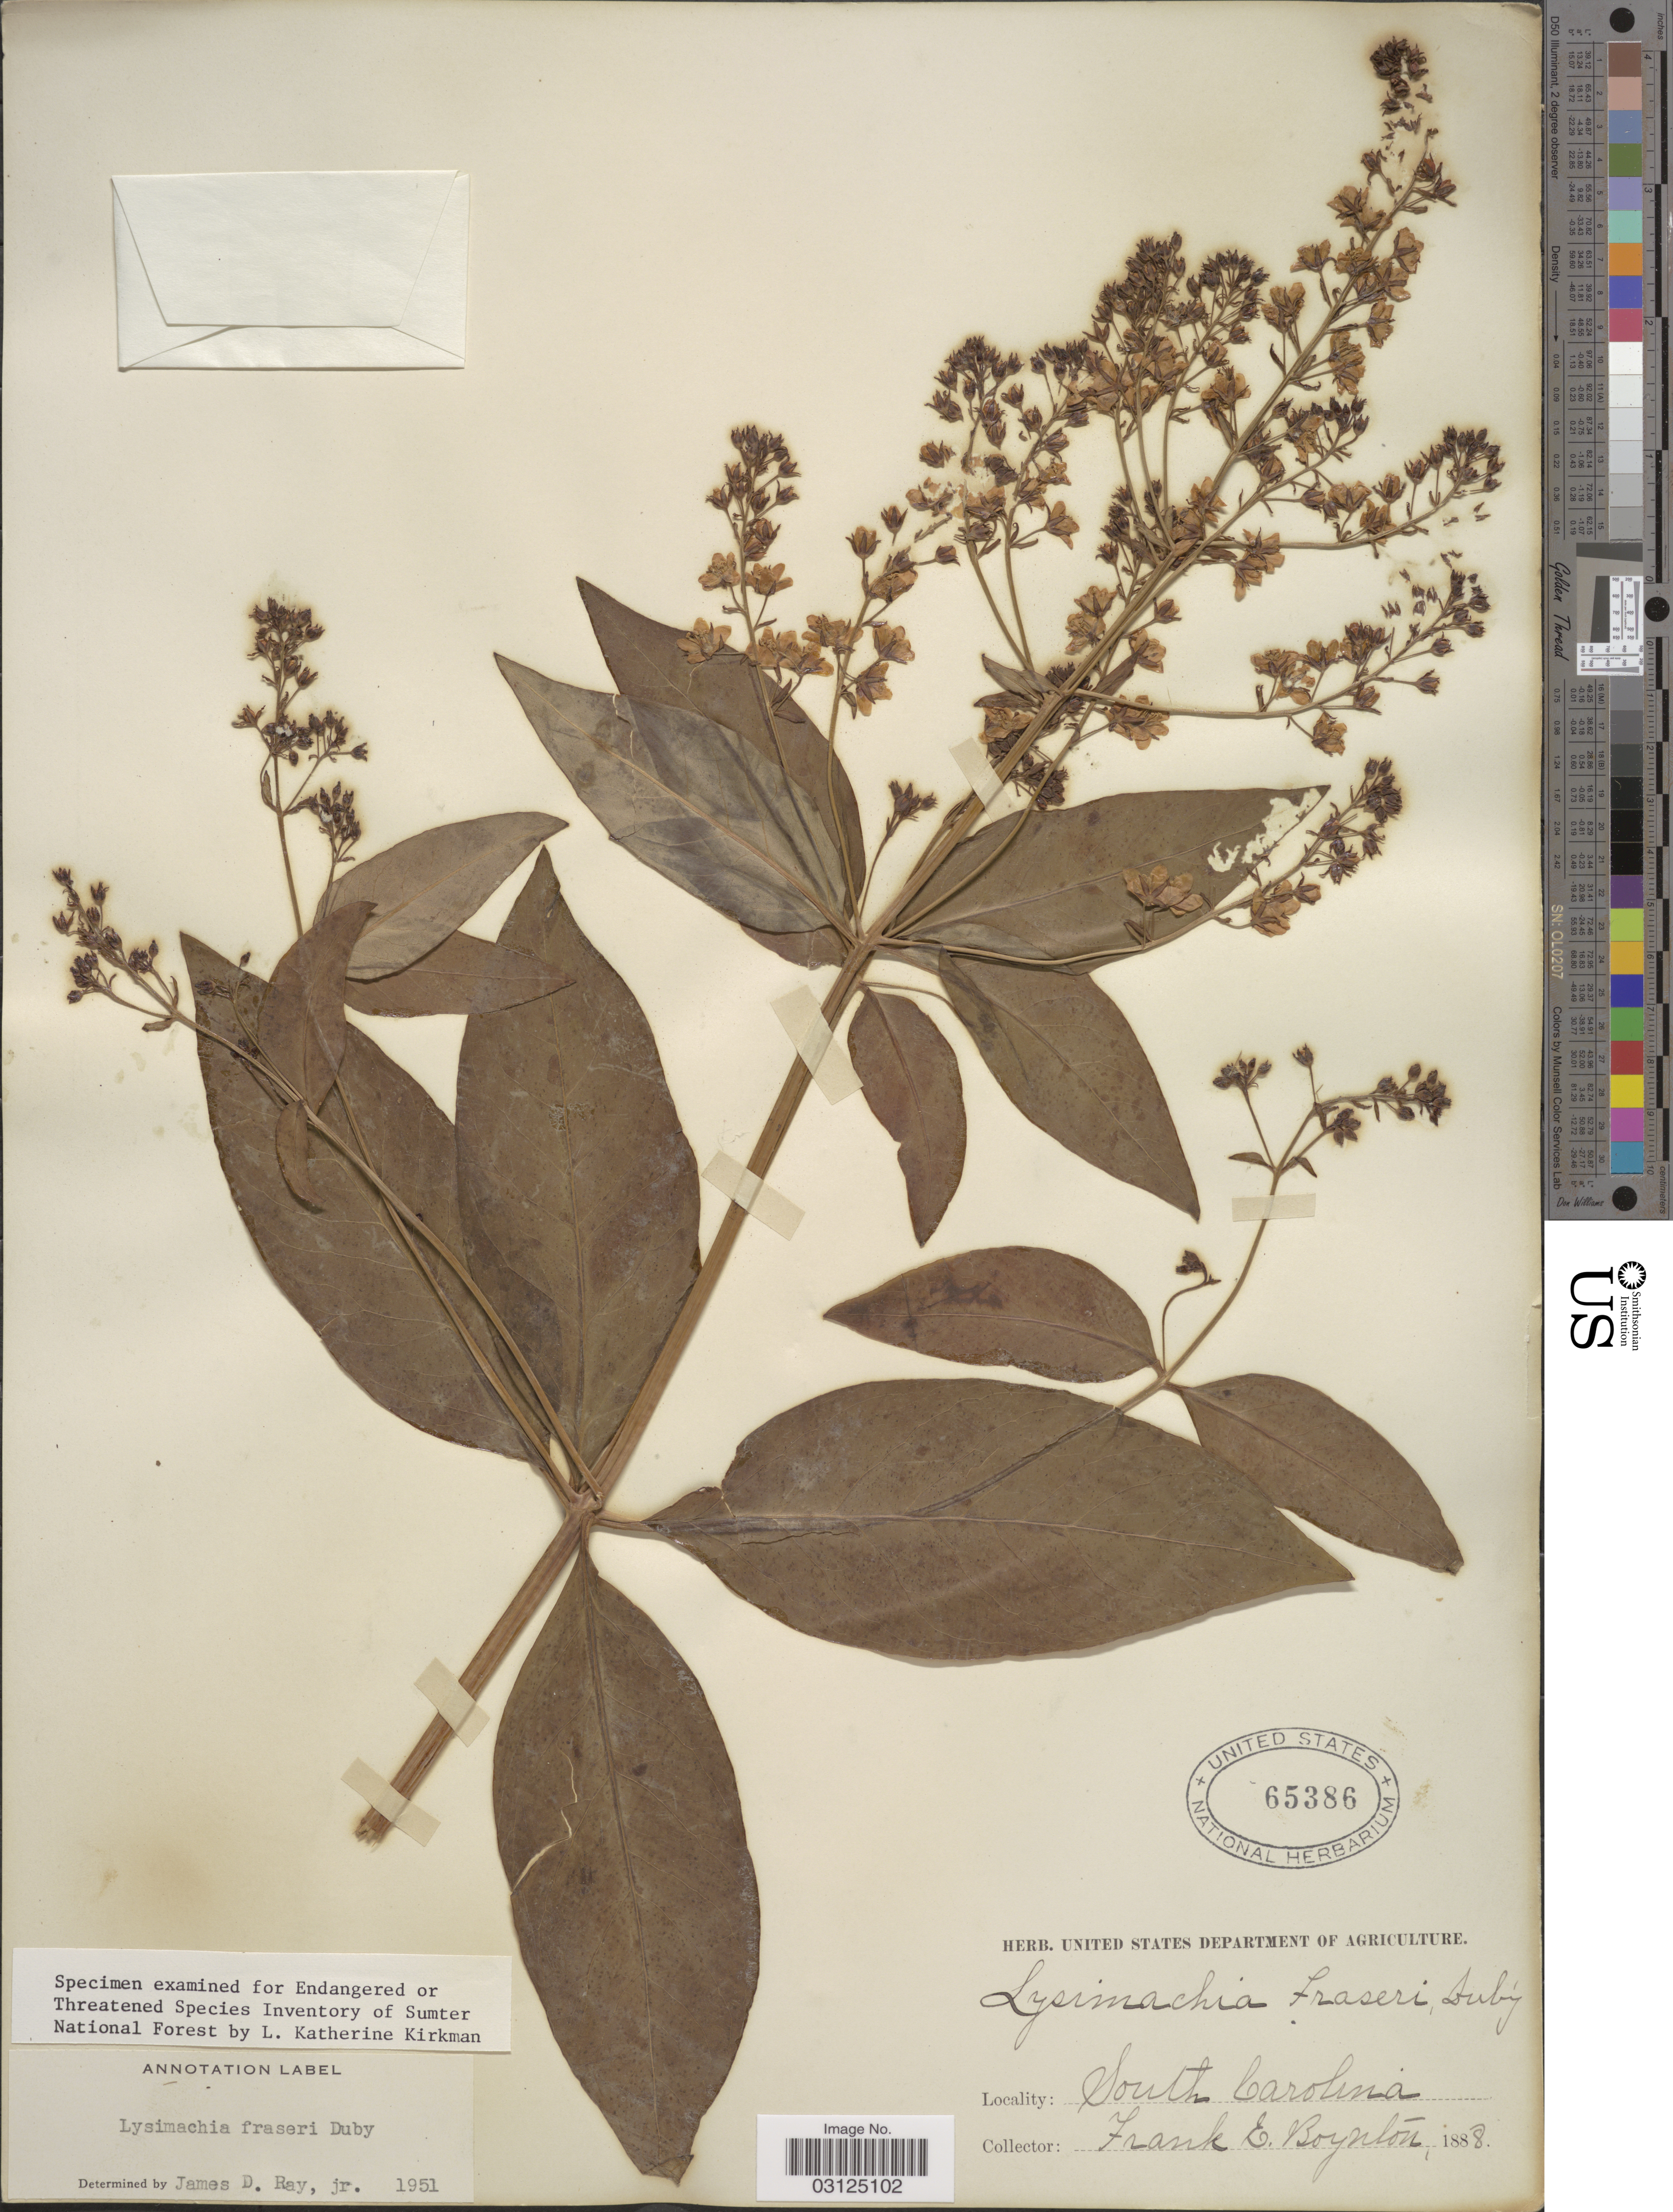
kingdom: Plantae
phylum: Tracheophyta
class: Magnoliopsida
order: Ericales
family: Primulaceae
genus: Lysimachia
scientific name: Lysimachia fraseri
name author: Duby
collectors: -. Frank & -. Boynton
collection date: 1888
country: United States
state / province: South Carolina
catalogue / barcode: US 65386